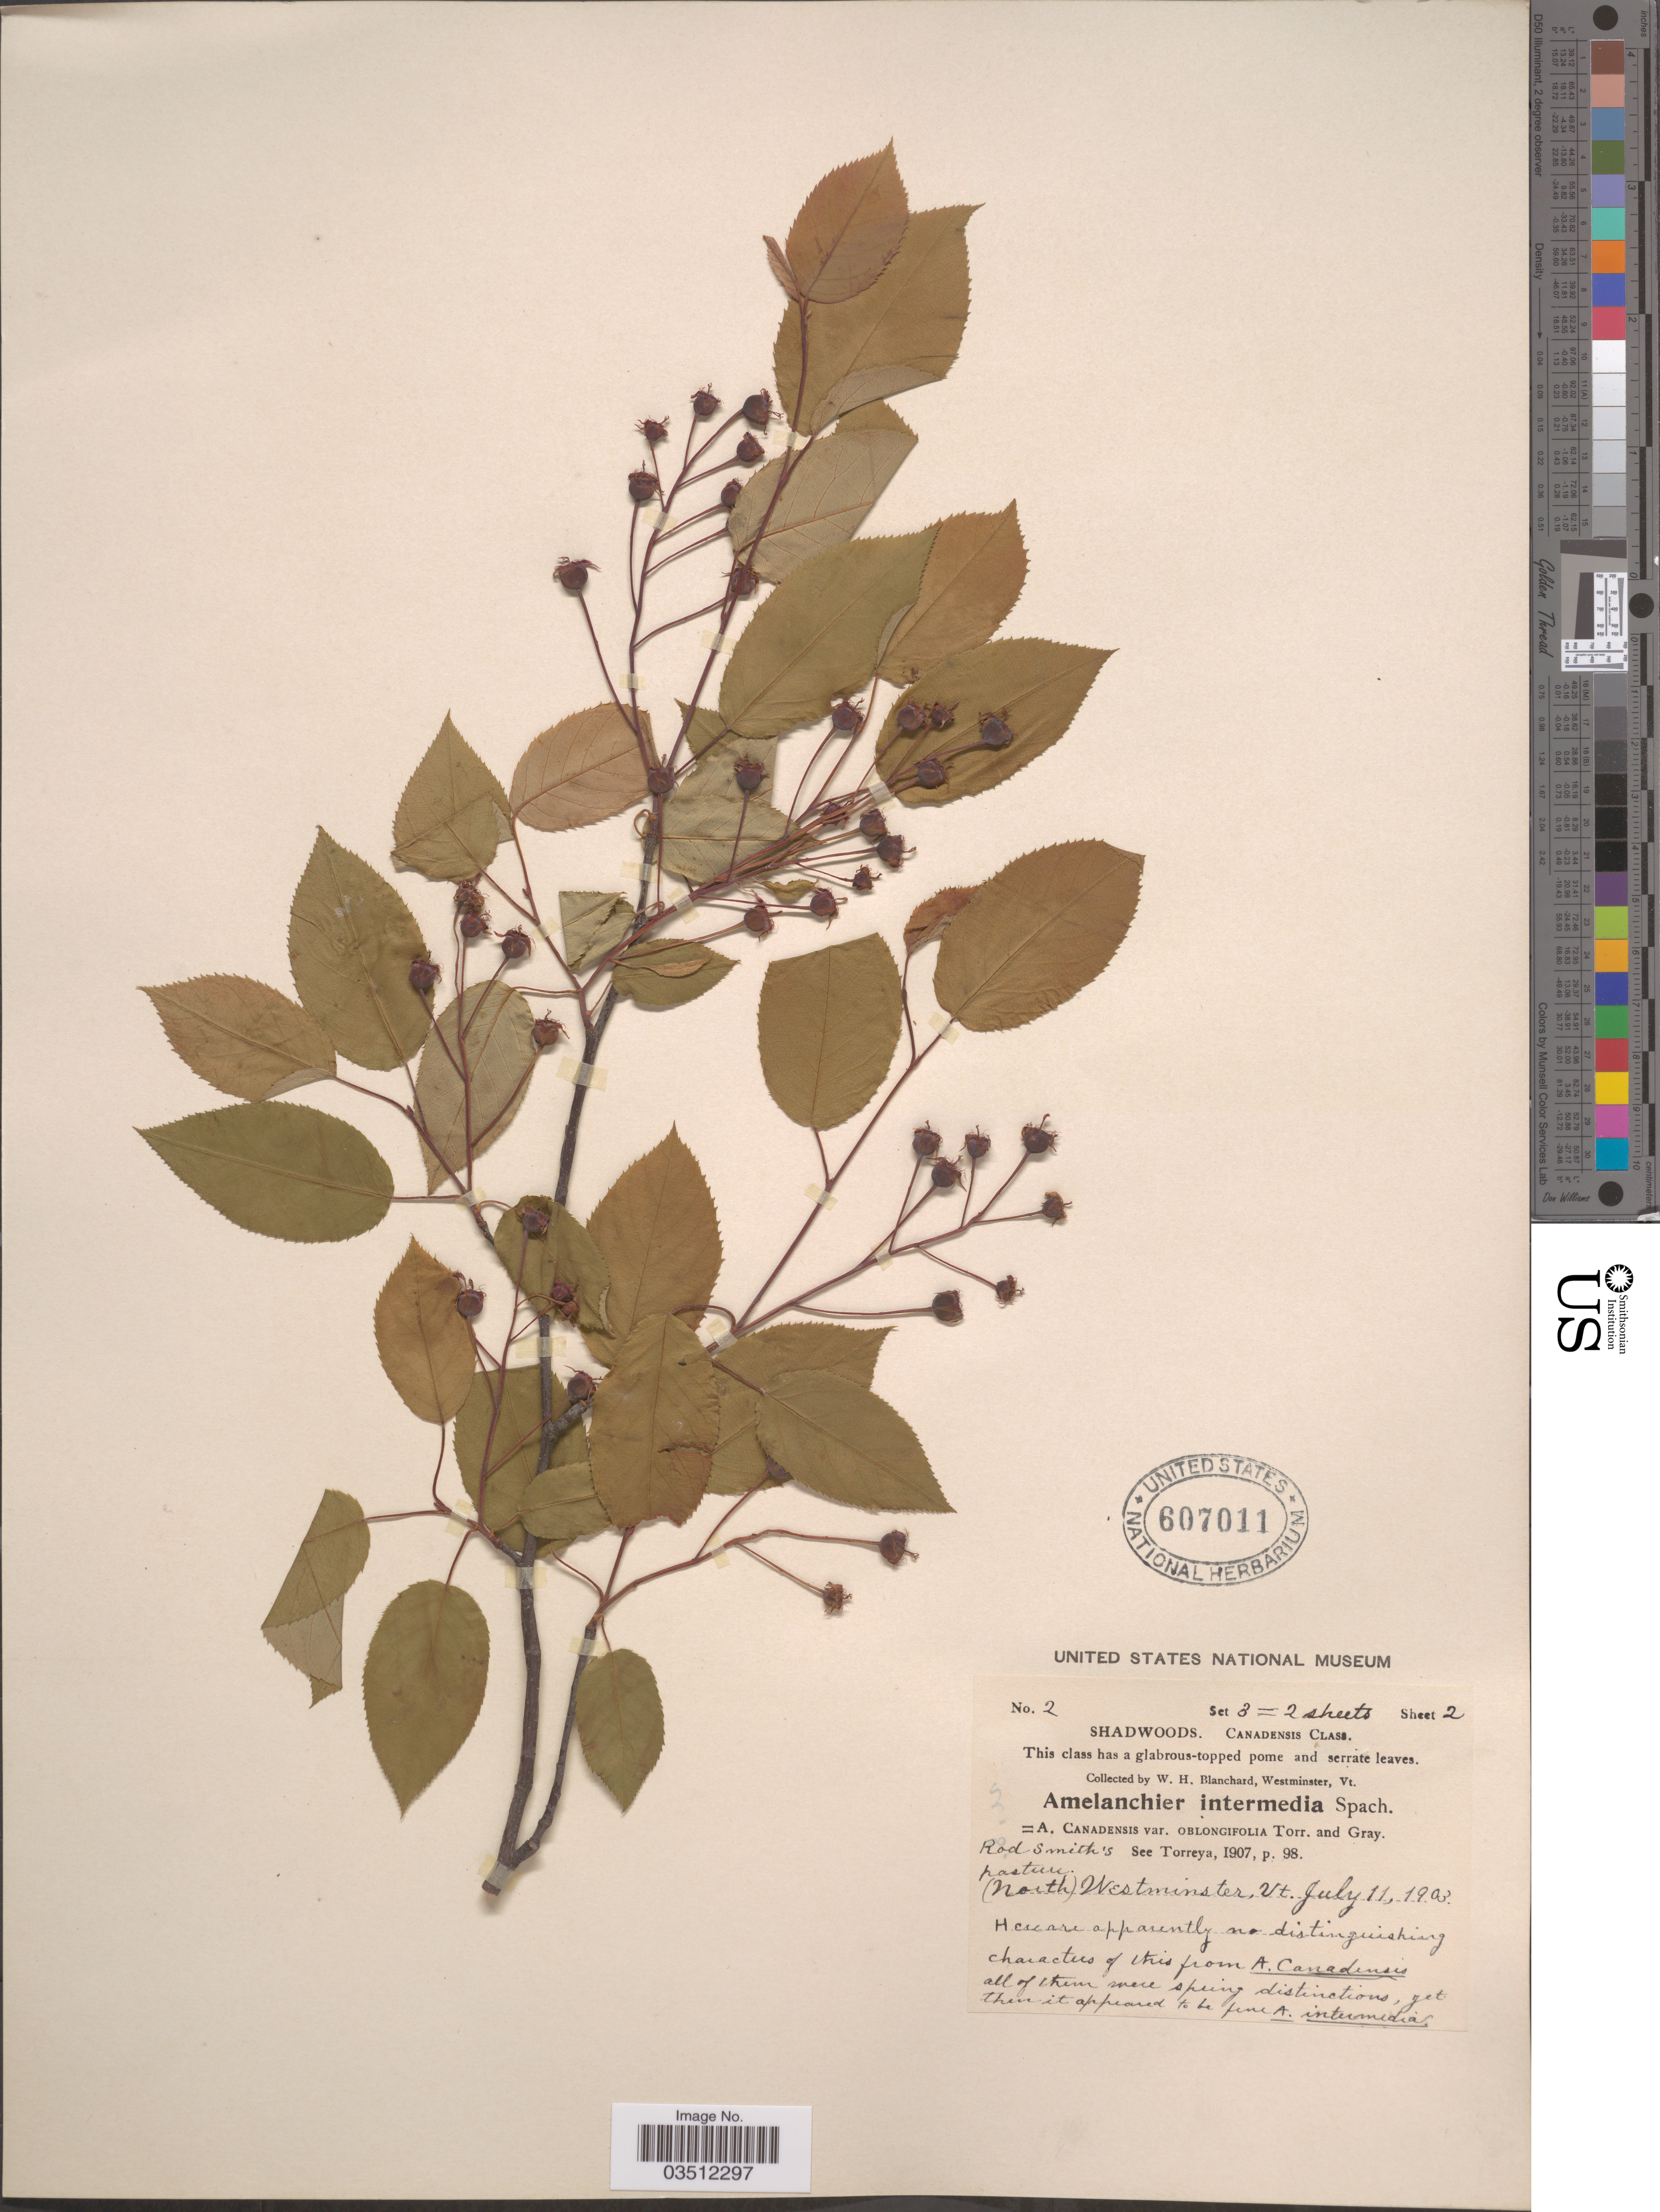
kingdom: Plantae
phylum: Tracheophyta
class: Magnoliopsida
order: Rosales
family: Rosaceae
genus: Amelanchier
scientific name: Amelanchier intermedia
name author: Spach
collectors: W. H. Blanchard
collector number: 2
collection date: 1903-07-11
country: United States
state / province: Vermont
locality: (North) Westminster.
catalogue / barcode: US 607011